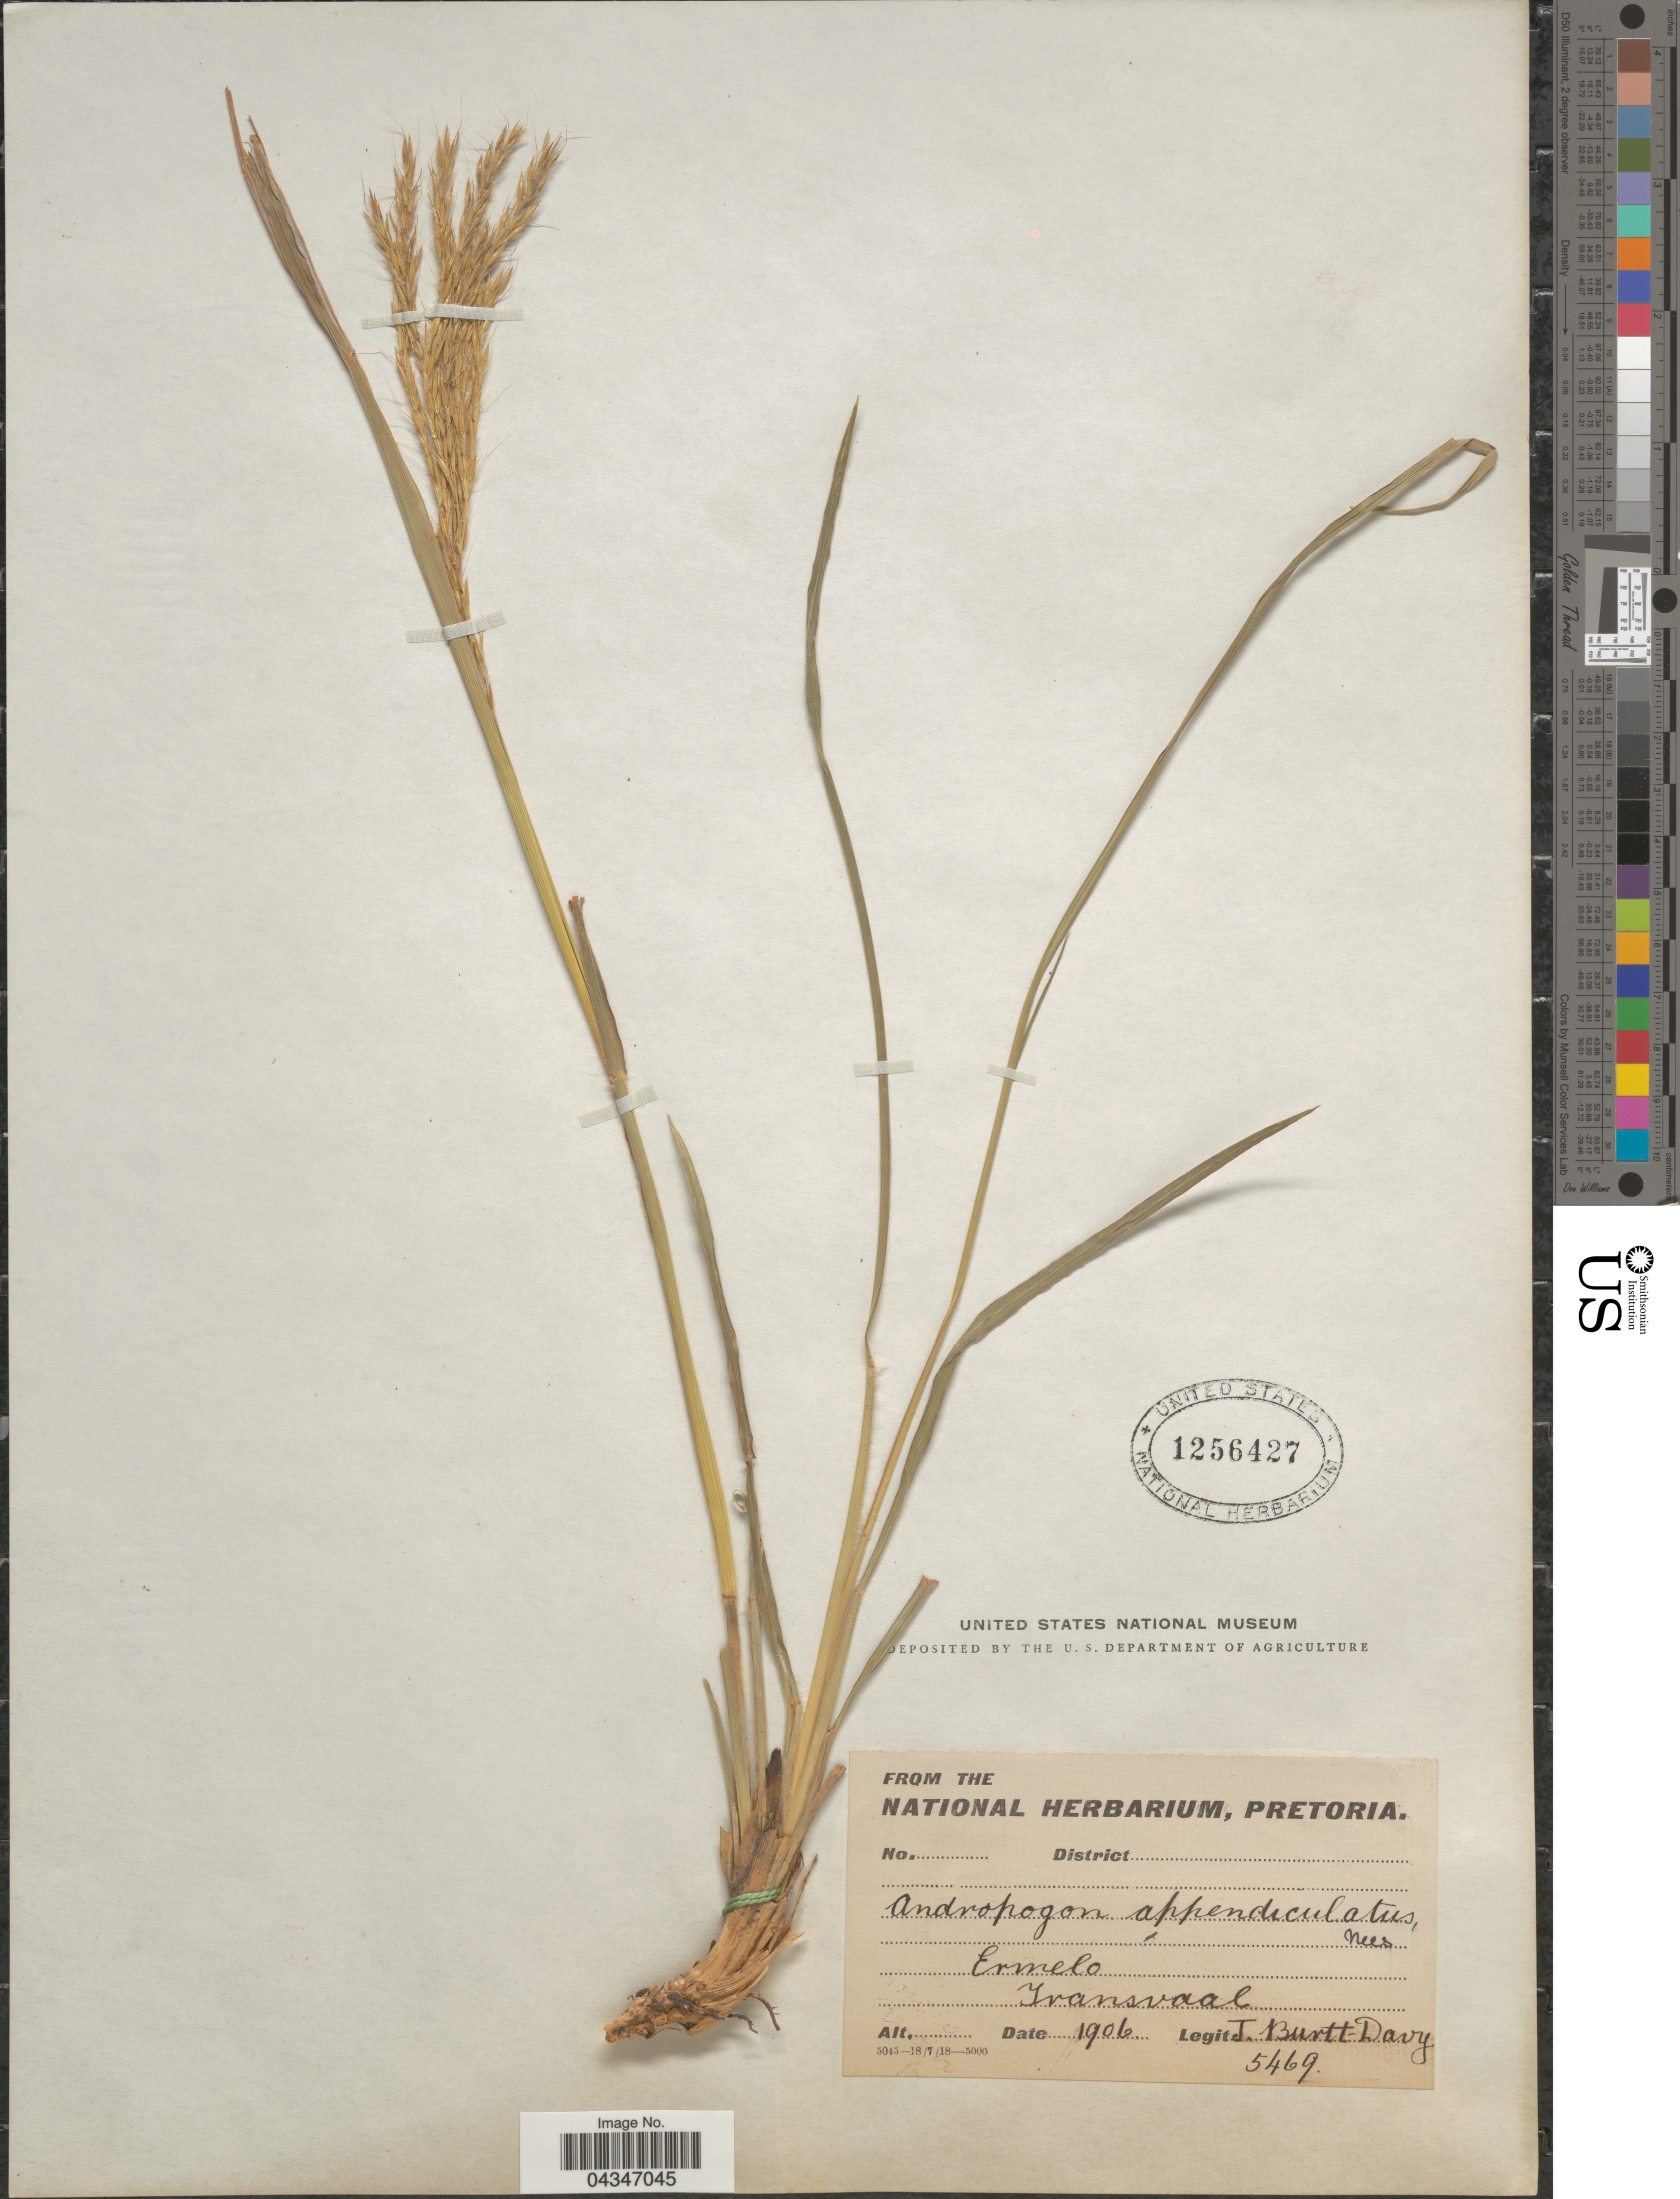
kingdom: Plantae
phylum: Tracheophyta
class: Liliopsida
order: Poales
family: Poaceae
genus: Andropogon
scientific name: Andropogon appendiculatus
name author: Nees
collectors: J. Burtt Davy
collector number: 5469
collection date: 1906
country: South Africa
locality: Ermelo. Transvaal.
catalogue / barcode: US 1256427